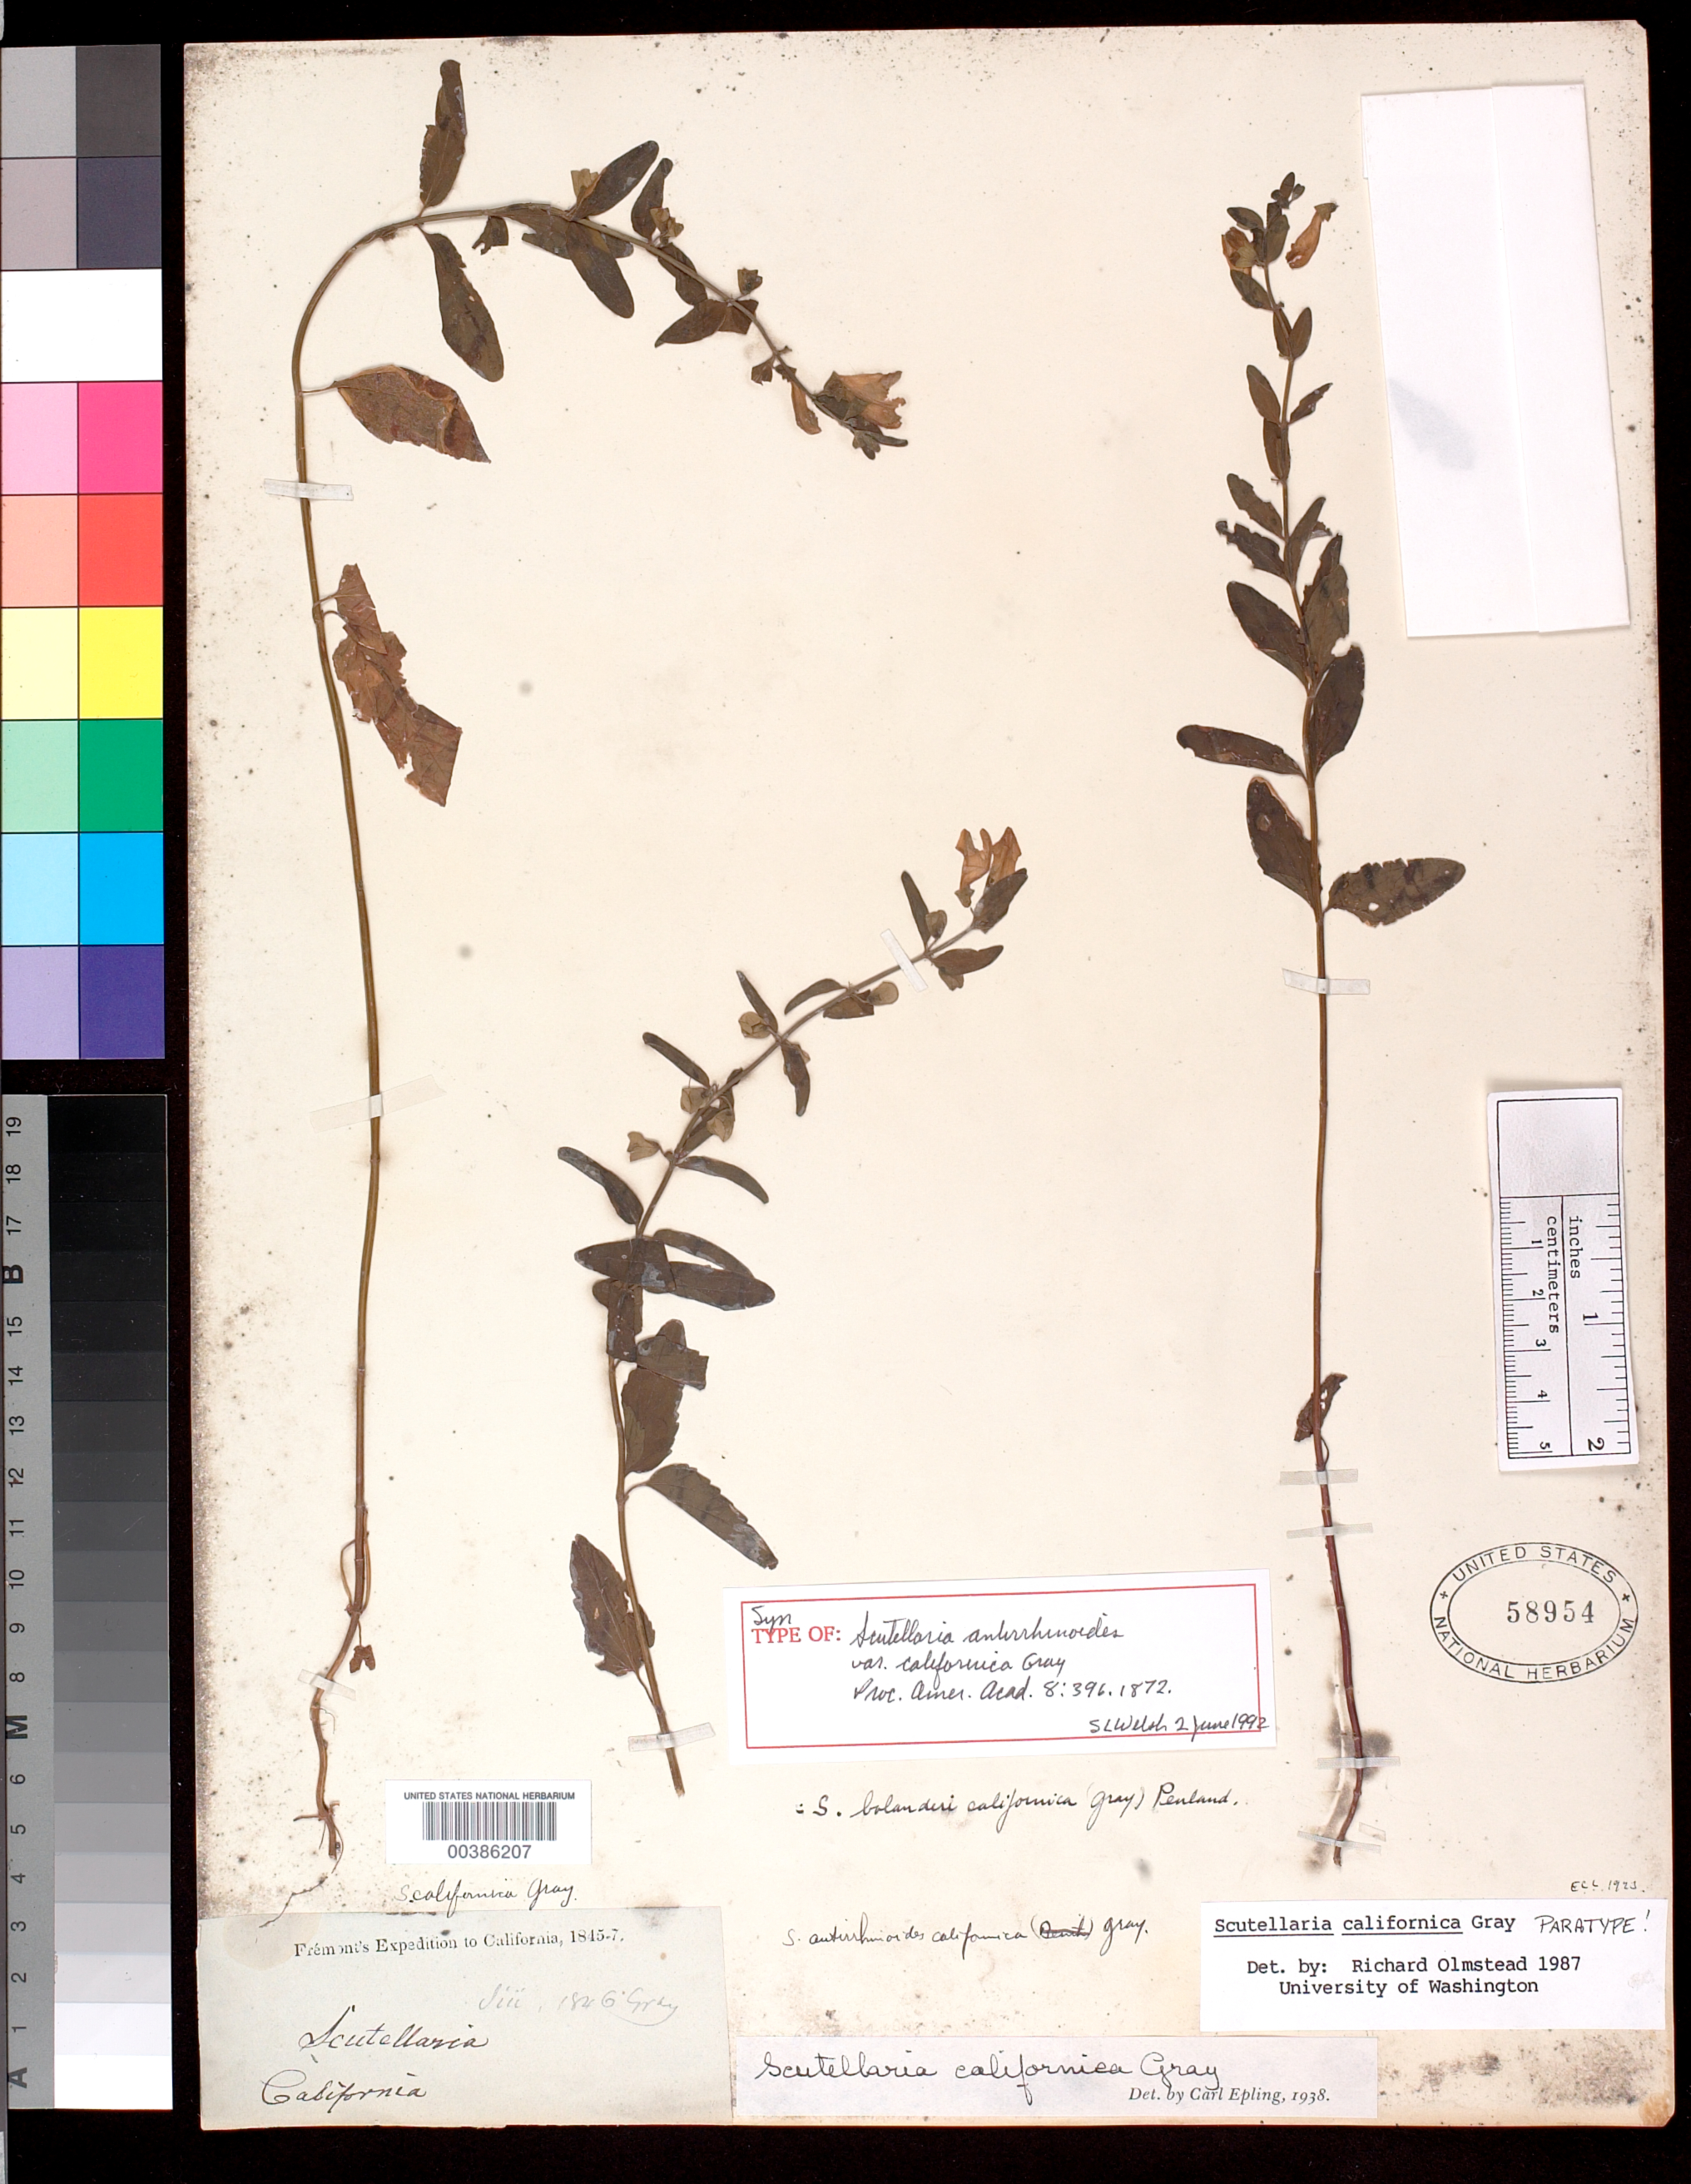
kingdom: Plantae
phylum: Tracheophyta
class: Magnoliopsida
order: Lamiales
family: Lamiaceae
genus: Scutellaria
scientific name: Scutellaria antirrhinoides var. californica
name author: A. Gray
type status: Syntype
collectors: J. C. Frémont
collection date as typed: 1845 to -- --- 1847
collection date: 1845/1847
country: United States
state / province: California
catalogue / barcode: US 58954